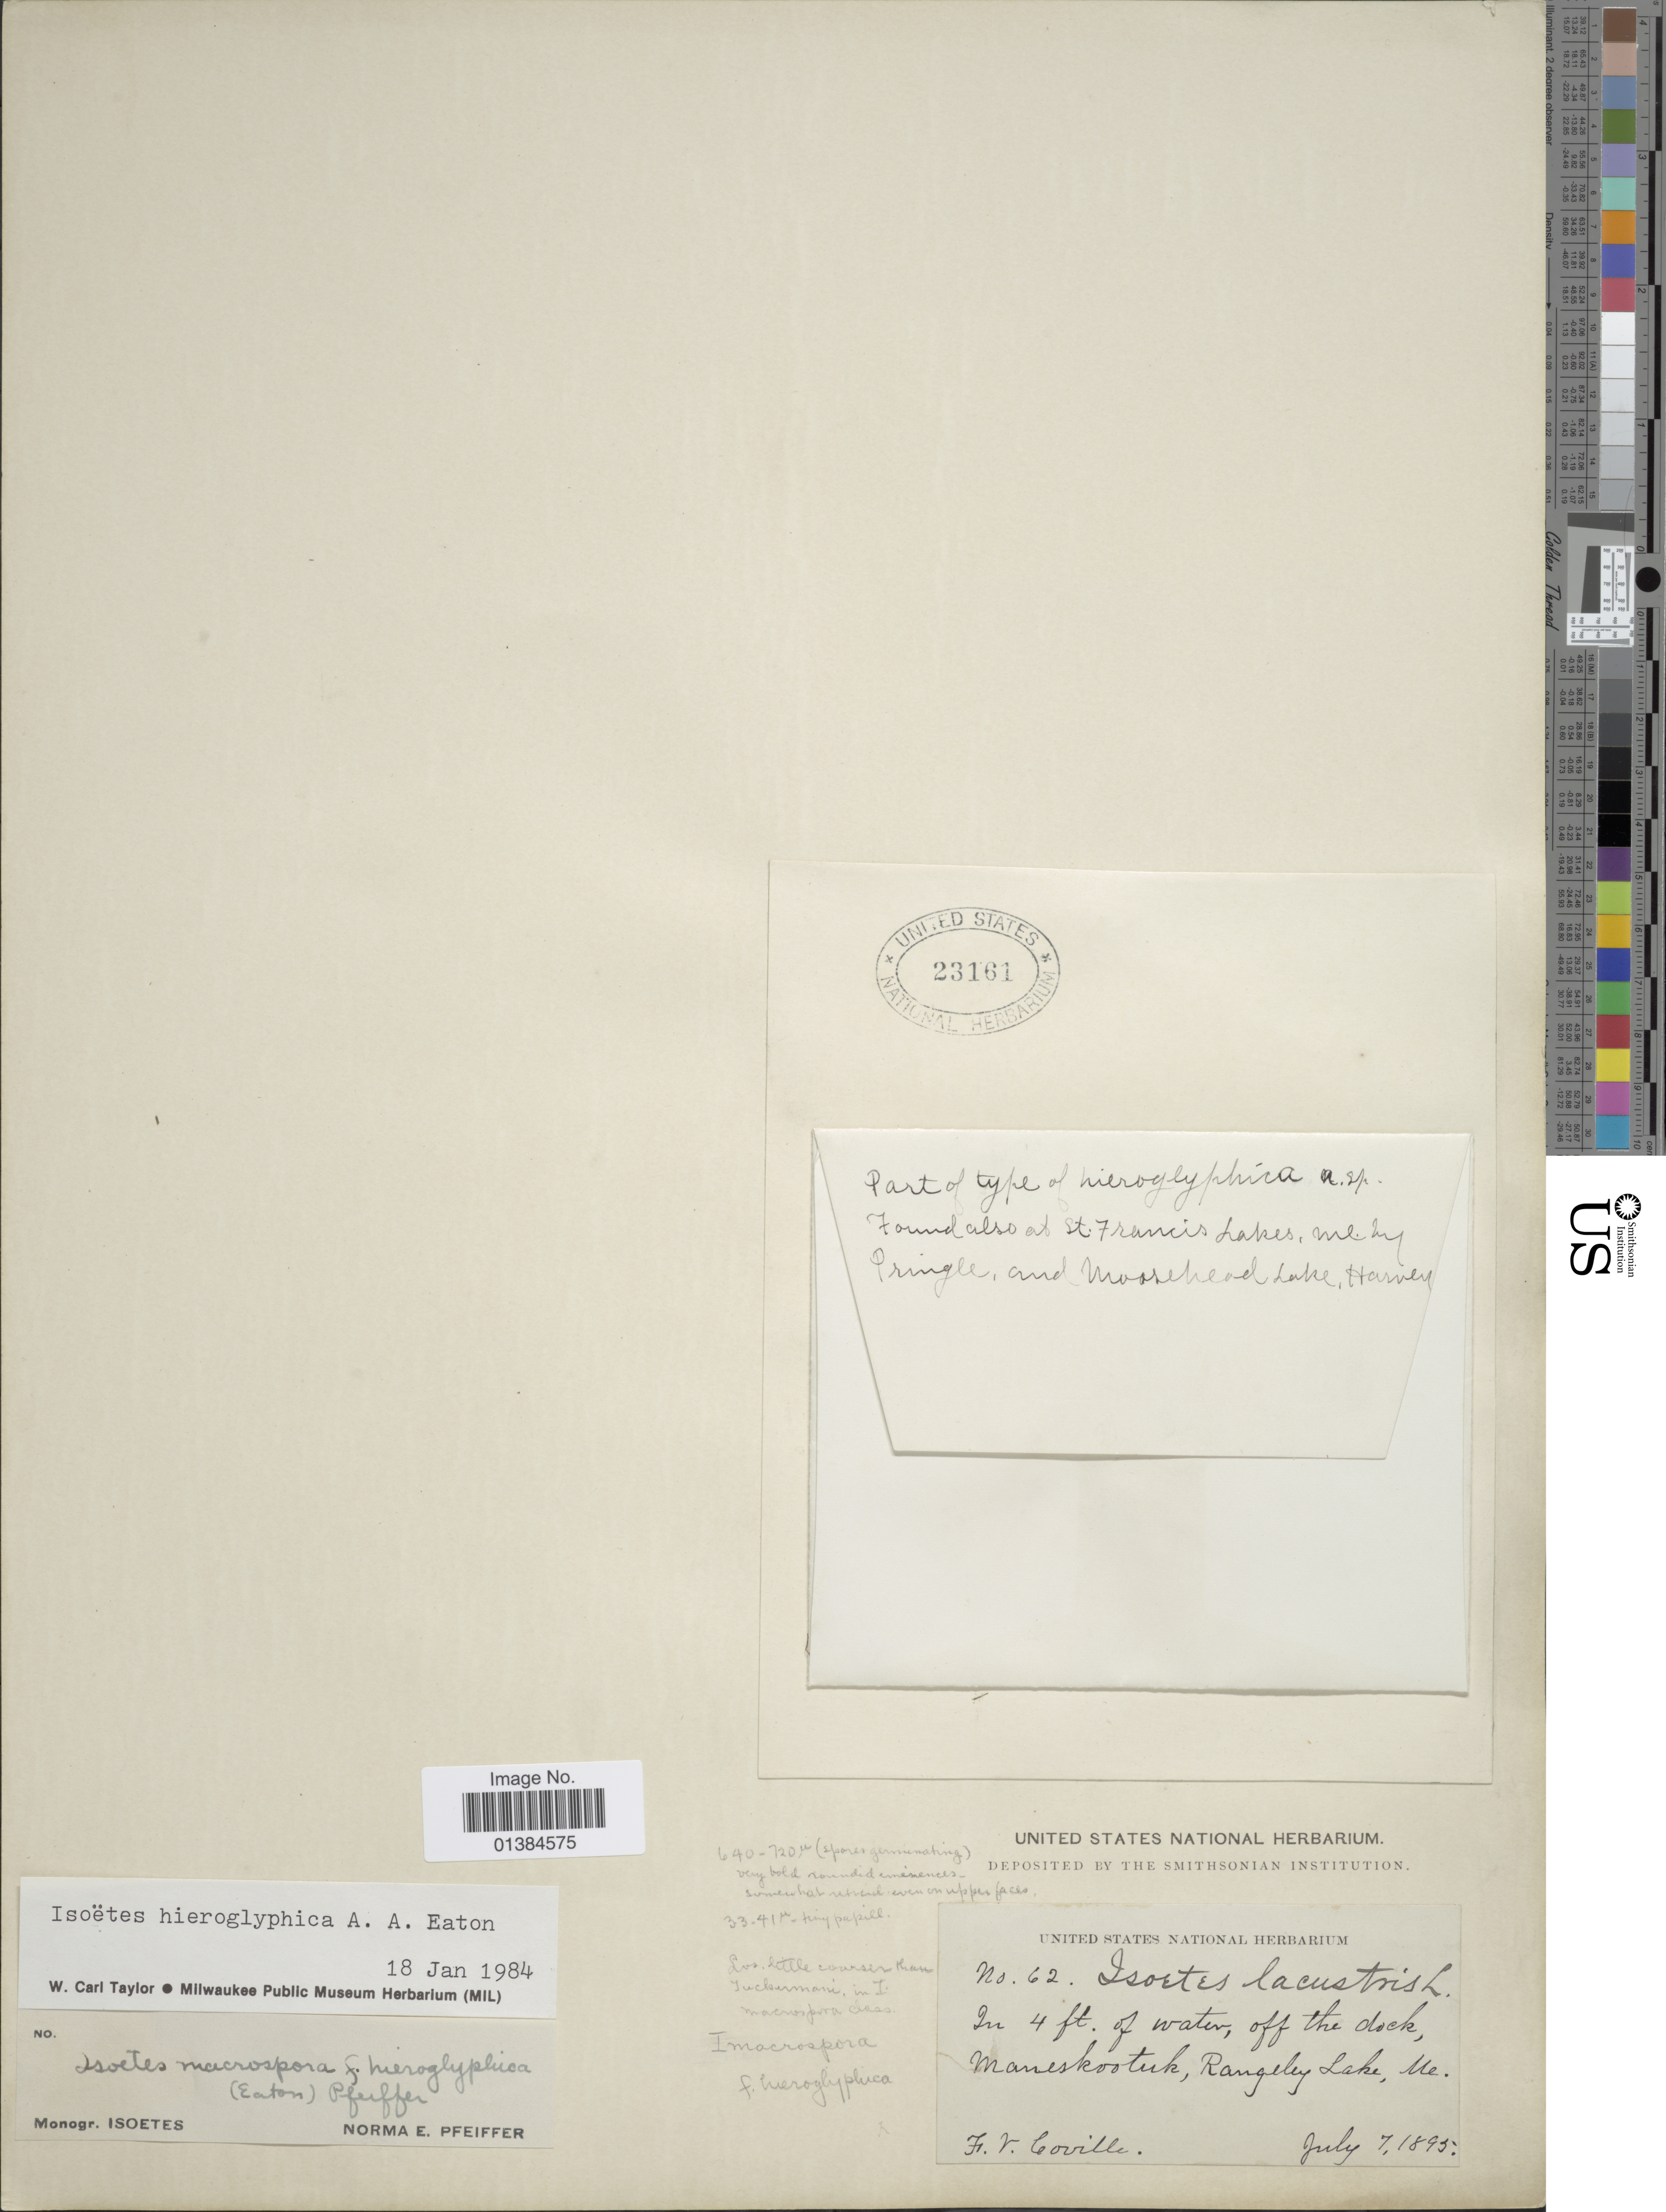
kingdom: Plantae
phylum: Tracheophyta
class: Lycopodiopsida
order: Isoetales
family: Isoetaceae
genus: Isoetes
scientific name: Isoetes hieroglyphica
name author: A.A. Eaton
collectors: F. V. Coville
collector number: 62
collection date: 1895-07-07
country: United States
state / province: Maine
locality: In 4ft. of water, off the dock, Maneskootuk, Rangeley Lake. ME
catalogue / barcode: US 23161